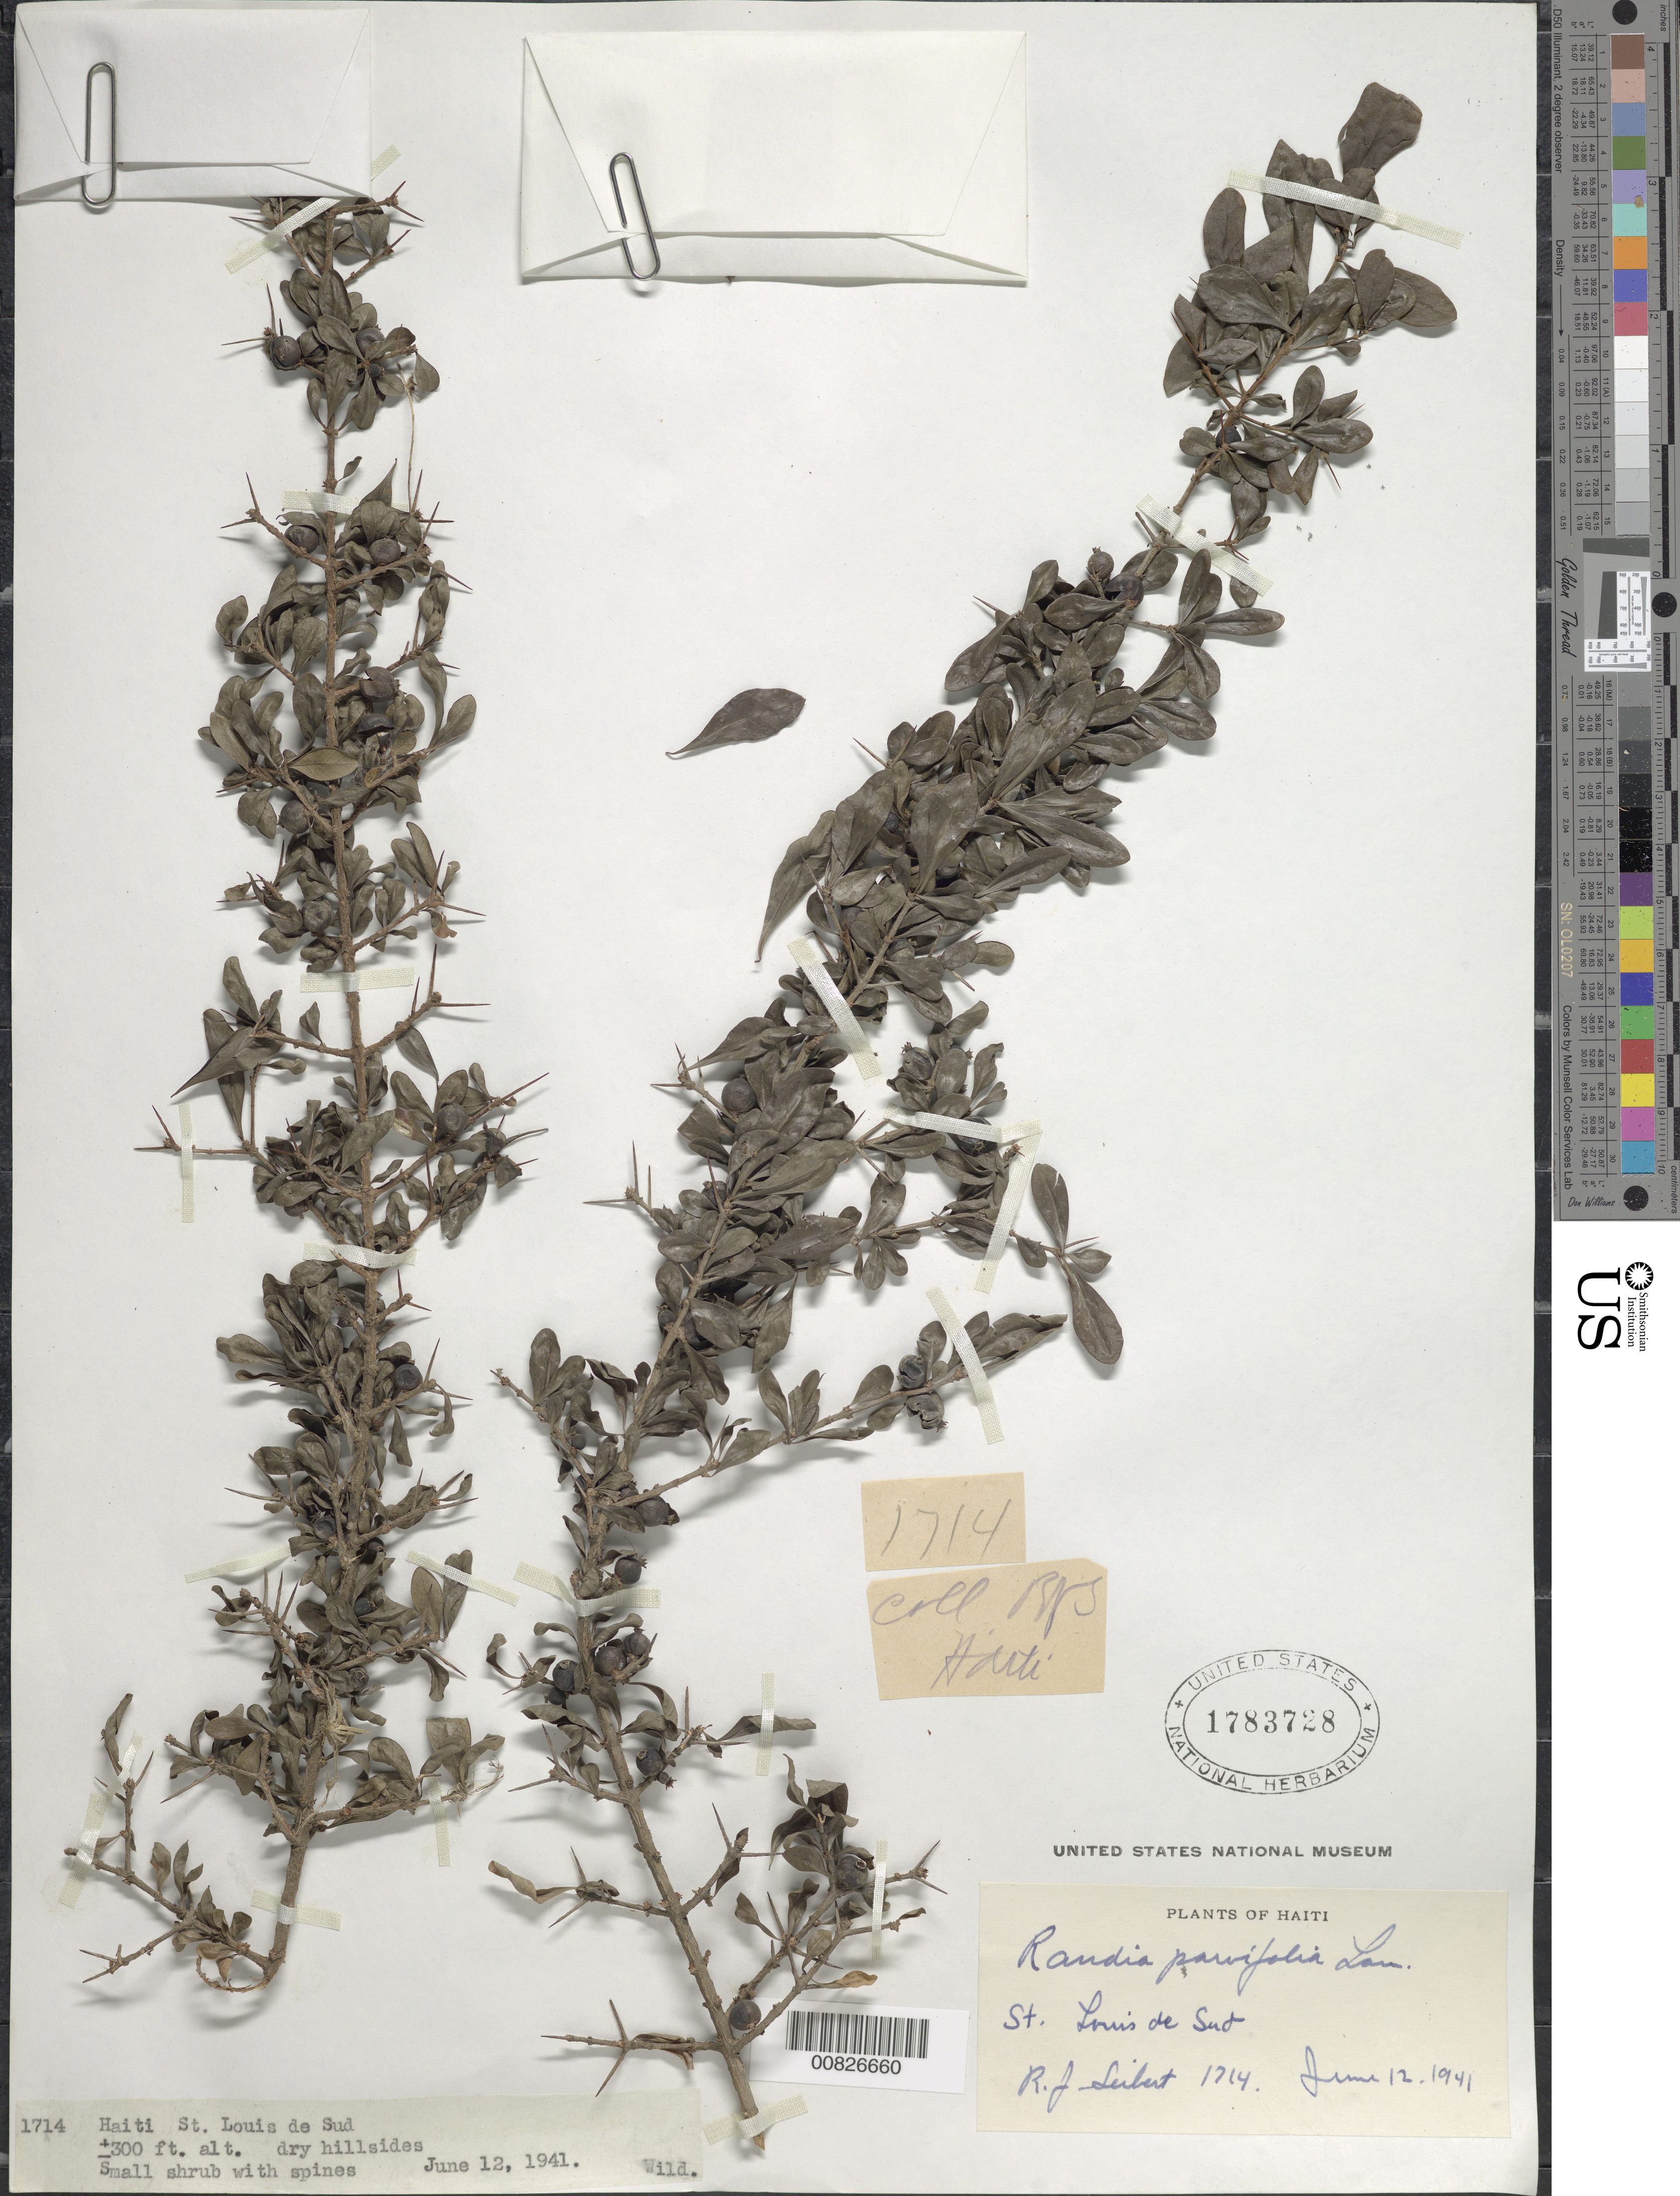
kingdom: Plantae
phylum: Tracheophyta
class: Magnoliopsida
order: Gentianales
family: Rubiaceae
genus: Randia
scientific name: Randia parvifolia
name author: Lam.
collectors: R. J. Seibert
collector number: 1714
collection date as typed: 12 Jun 1941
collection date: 1941-06-12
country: Haiti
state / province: Nord-Ouest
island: Hispaniola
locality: St. Louis du Nord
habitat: Dry hillside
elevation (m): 91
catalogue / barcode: US 1783728